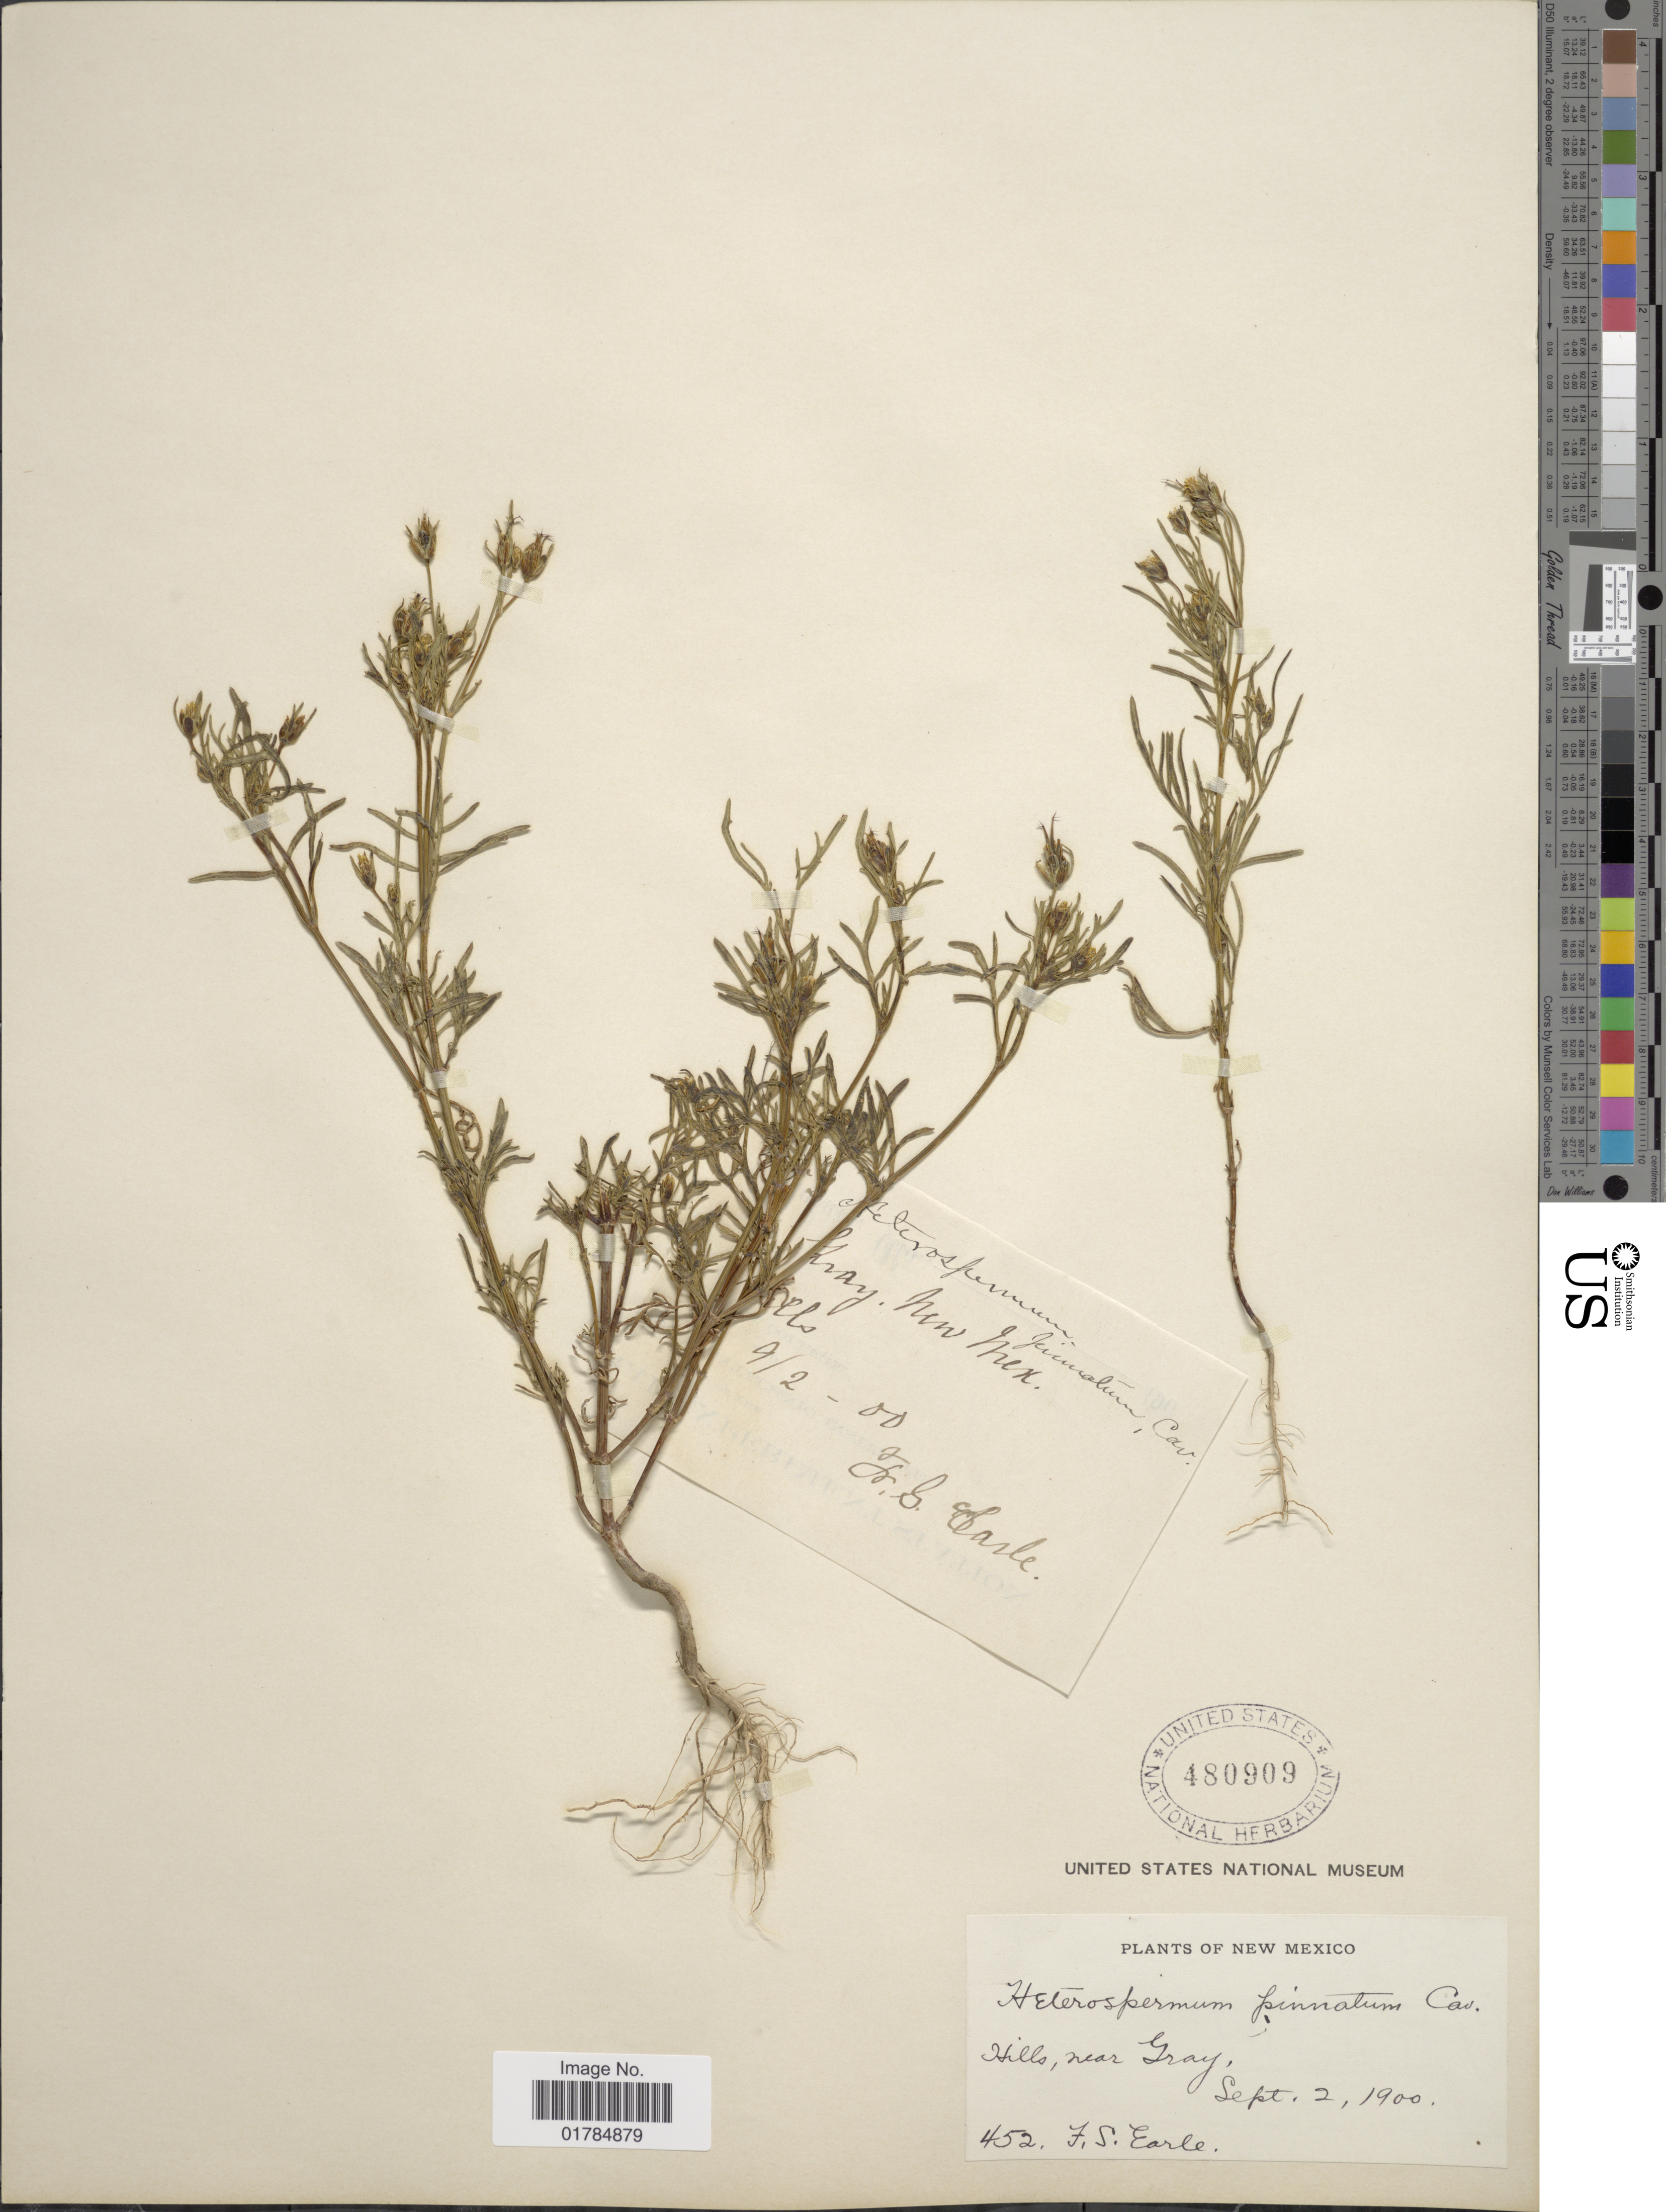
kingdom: Plantae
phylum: Tracheophyta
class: Magnoliopsida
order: Asterales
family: Asteraceae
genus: Heterosperma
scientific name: Heterosperma pinnatum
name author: Cav.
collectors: F. S. Earle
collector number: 452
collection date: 1900-09-02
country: United States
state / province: New Mexico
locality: Hills near Gray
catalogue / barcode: US 480909